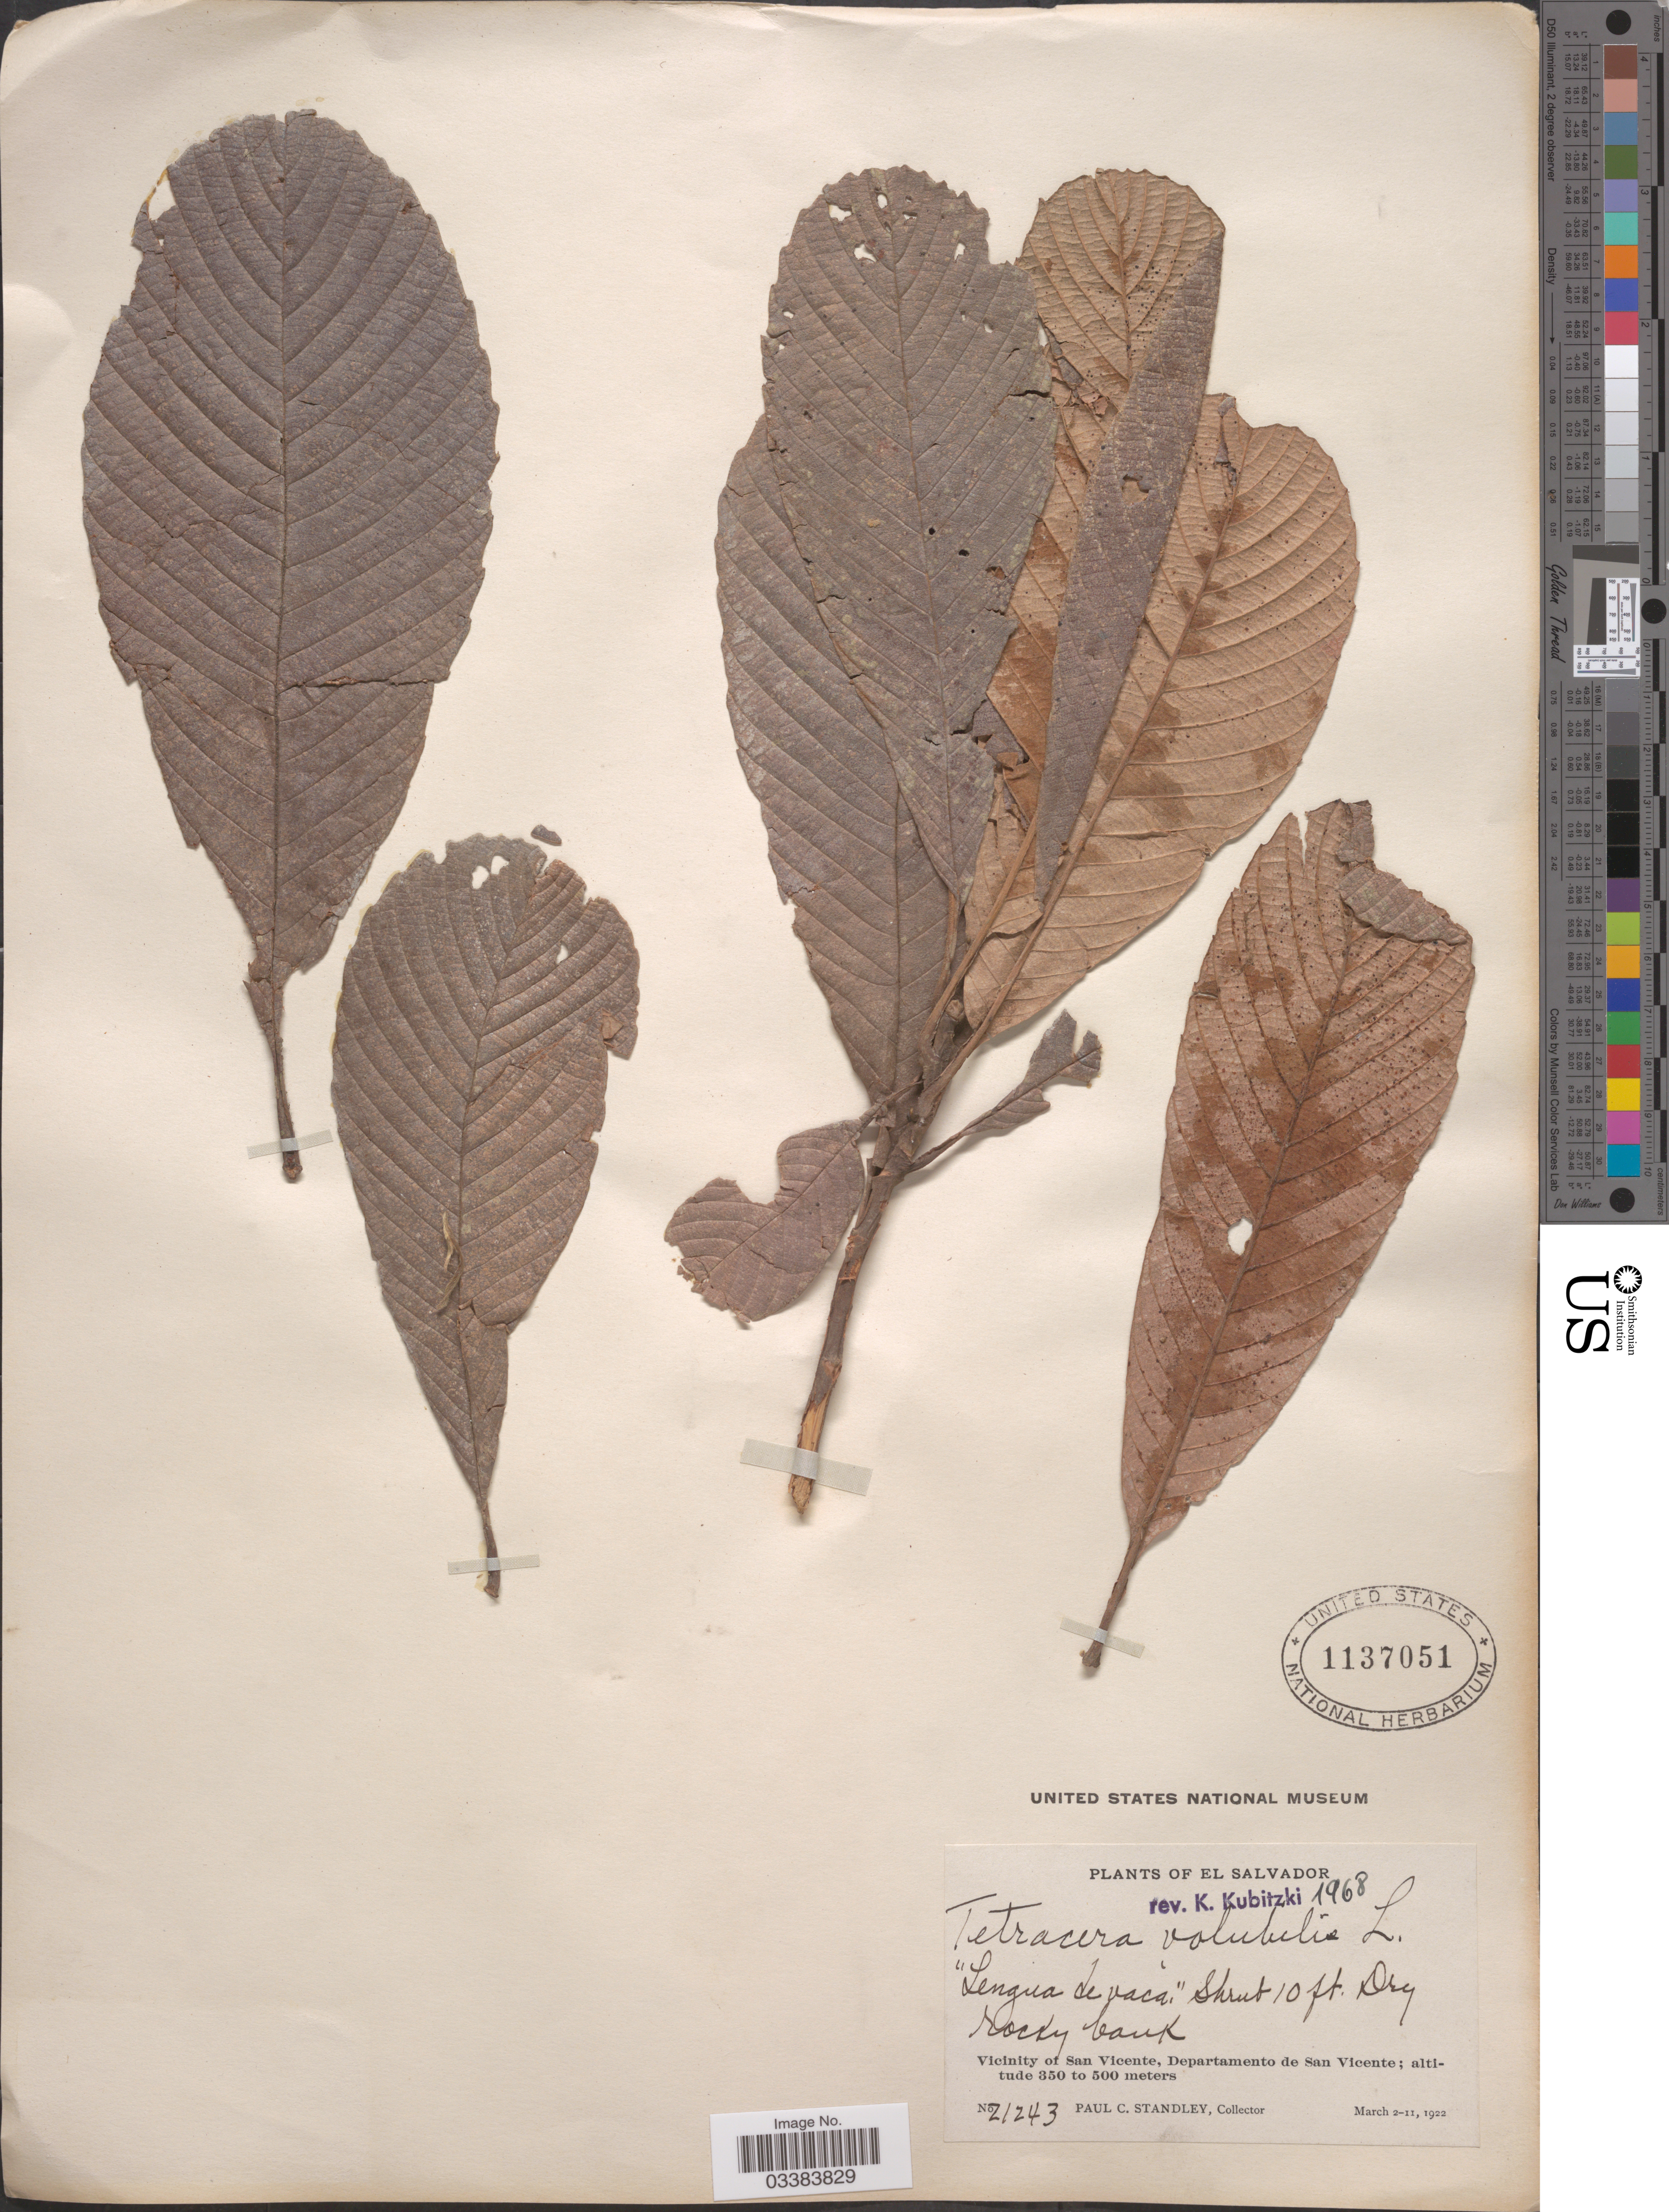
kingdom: Plantae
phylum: Tracheophyta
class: Magnoliopsida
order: Dilleniales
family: Dilleniaceae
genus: Tetracera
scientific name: Tetracera volubilis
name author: L.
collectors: P. C. Standley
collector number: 21243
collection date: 1922-03-02/1922-03-11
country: El Salvador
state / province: San Vincente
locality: Vicinity of San Vicente, Departamento de San Vicente.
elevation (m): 350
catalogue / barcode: US 1137051